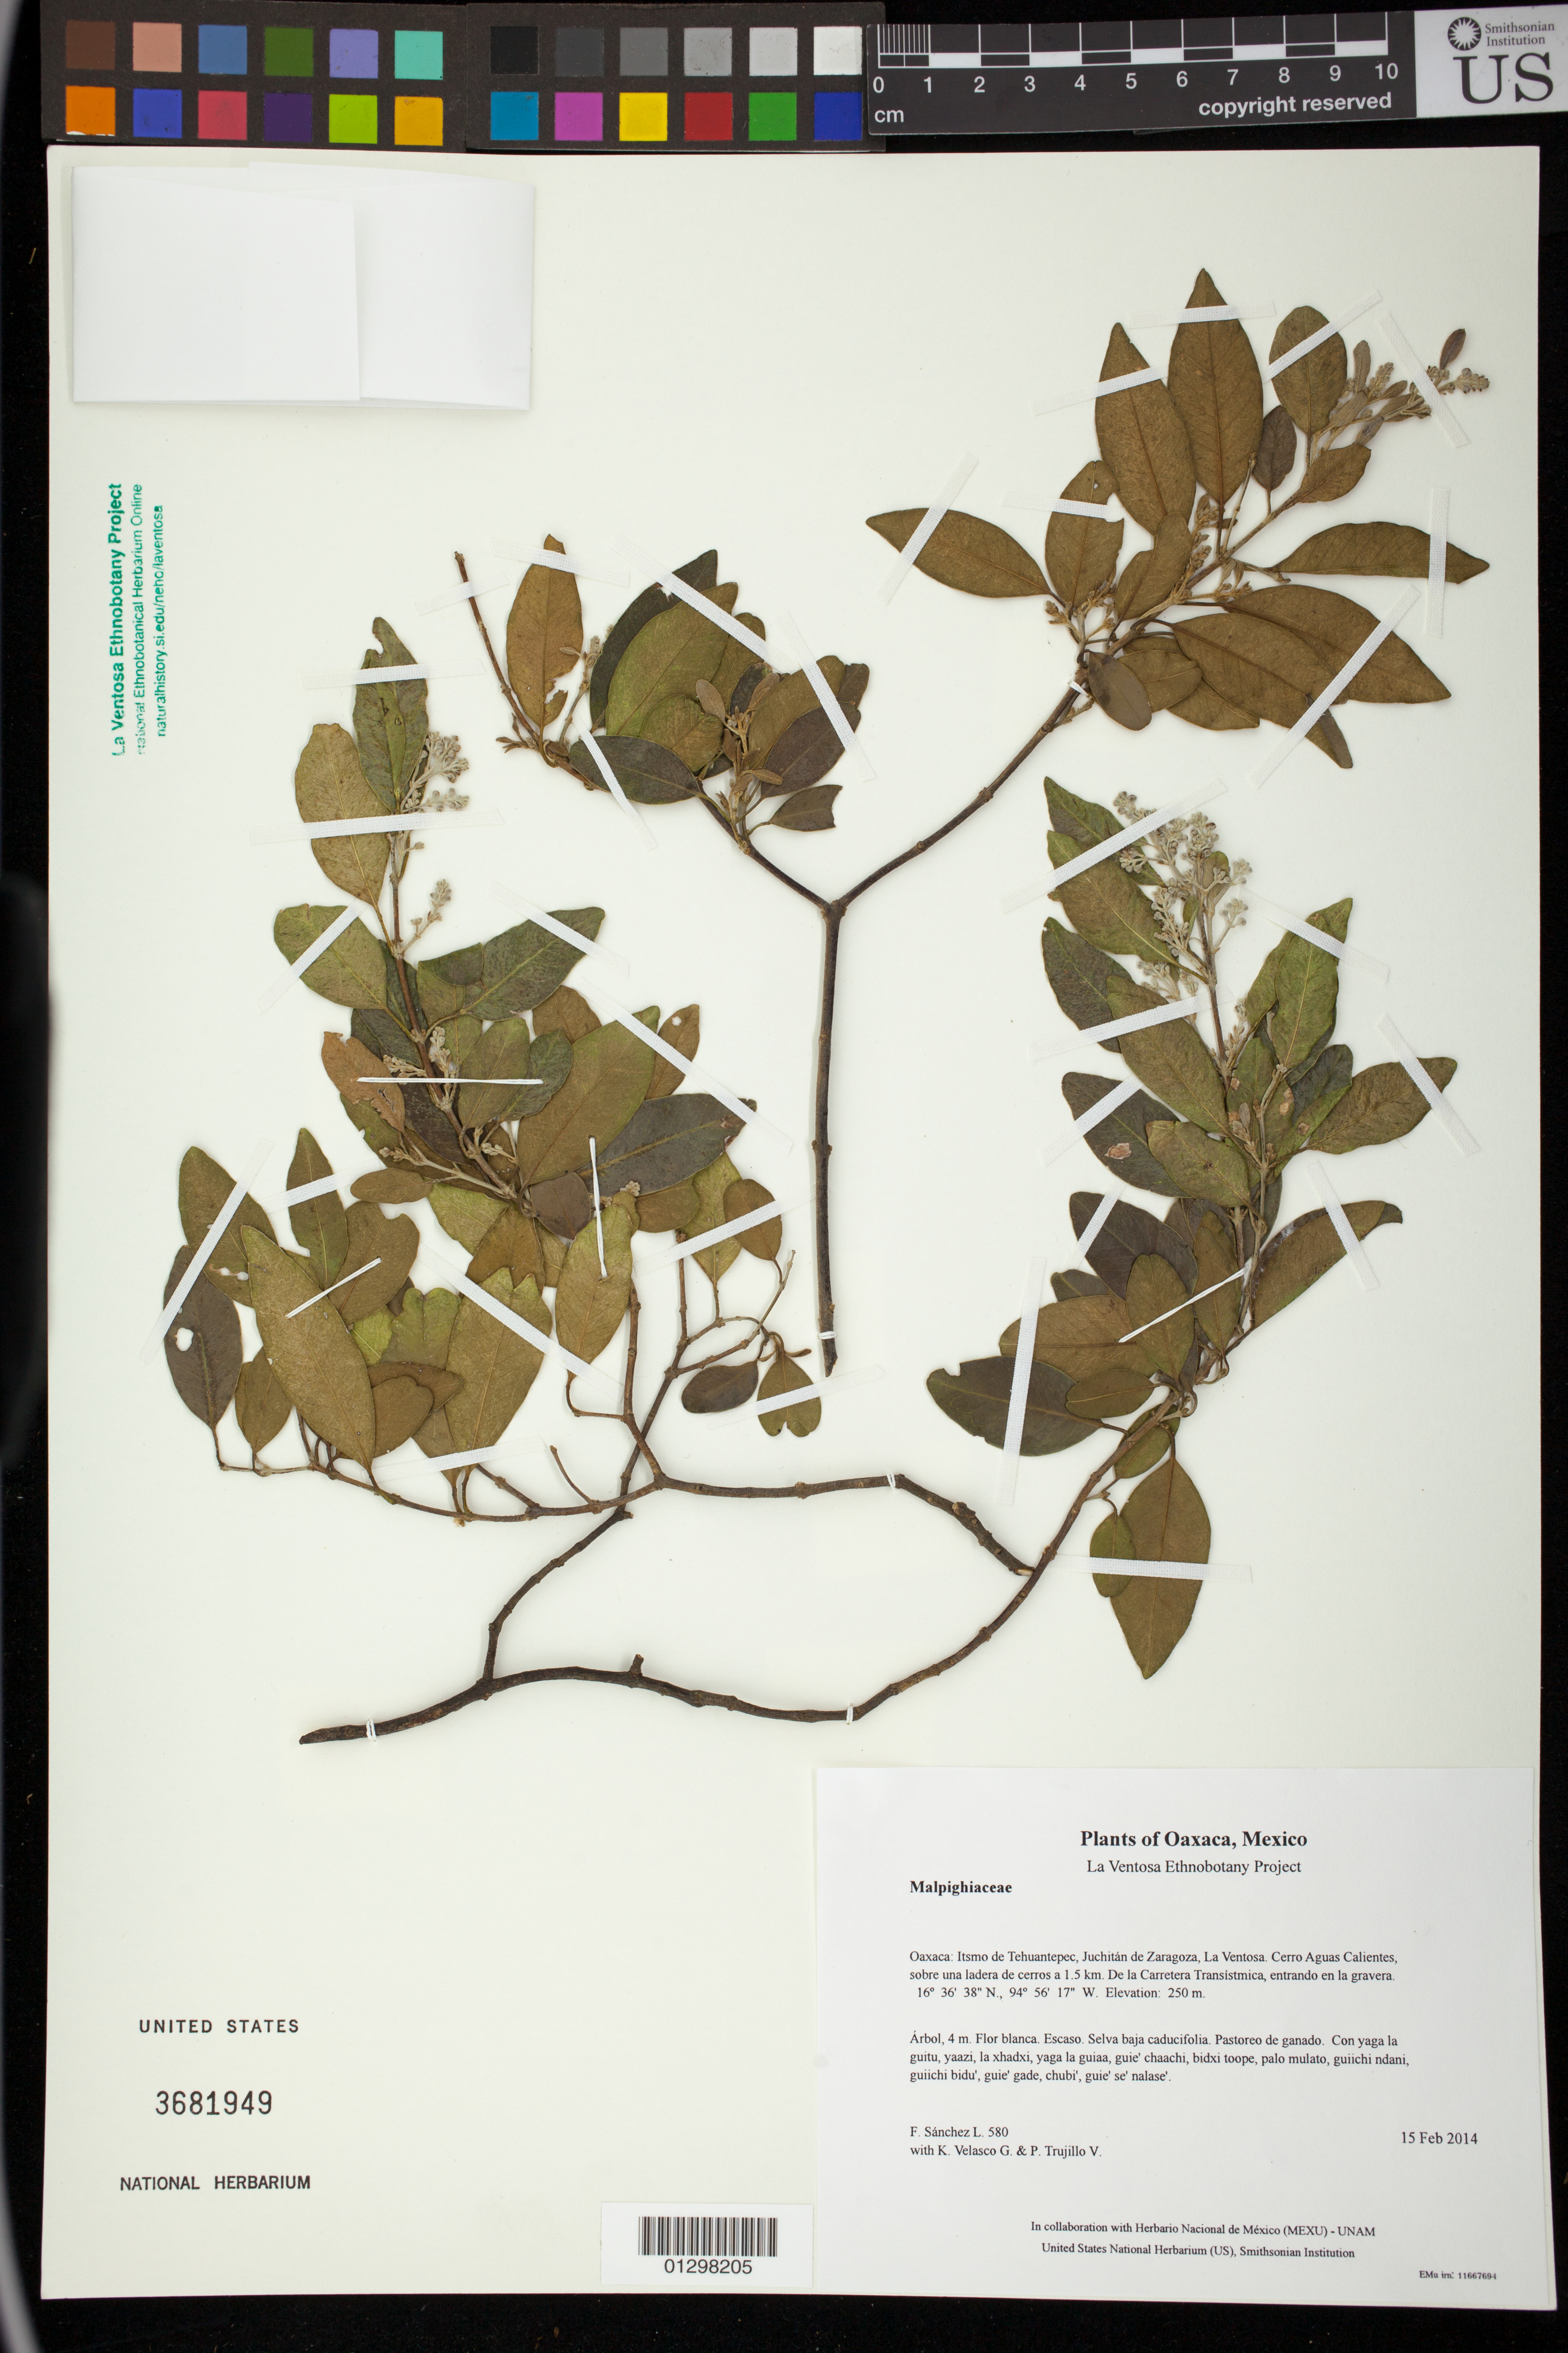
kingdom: Plantae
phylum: Tracheophyta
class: Magnoliopsida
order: Malpighiales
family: Malpighiaceae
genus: Psychopterys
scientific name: Psychopterys dipholiphylla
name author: (Small) W.R. Anderson & Corso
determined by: Lot, Emily J.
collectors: F. Sánchez L., K. Velasco G. & P. Trujillo V.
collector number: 580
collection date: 2014-02-15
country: Mexico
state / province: Oaxaca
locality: Itsmo de Tehuantepec, Juchitán de Zaragoza, La Ventosa. Cerro Aguas Calientes, sobre una ladera de cerros a 1.5 km. De la Carretera Transístmica, entrando en la gravera.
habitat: Selva baja caducifolia. Pastoreo de ganado.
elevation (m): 250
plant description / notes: JEBOT, MEXU, SERO, US; Yaga. 4 m. Guie' naquichi'. Huaxie'.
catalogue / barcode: US 3681949